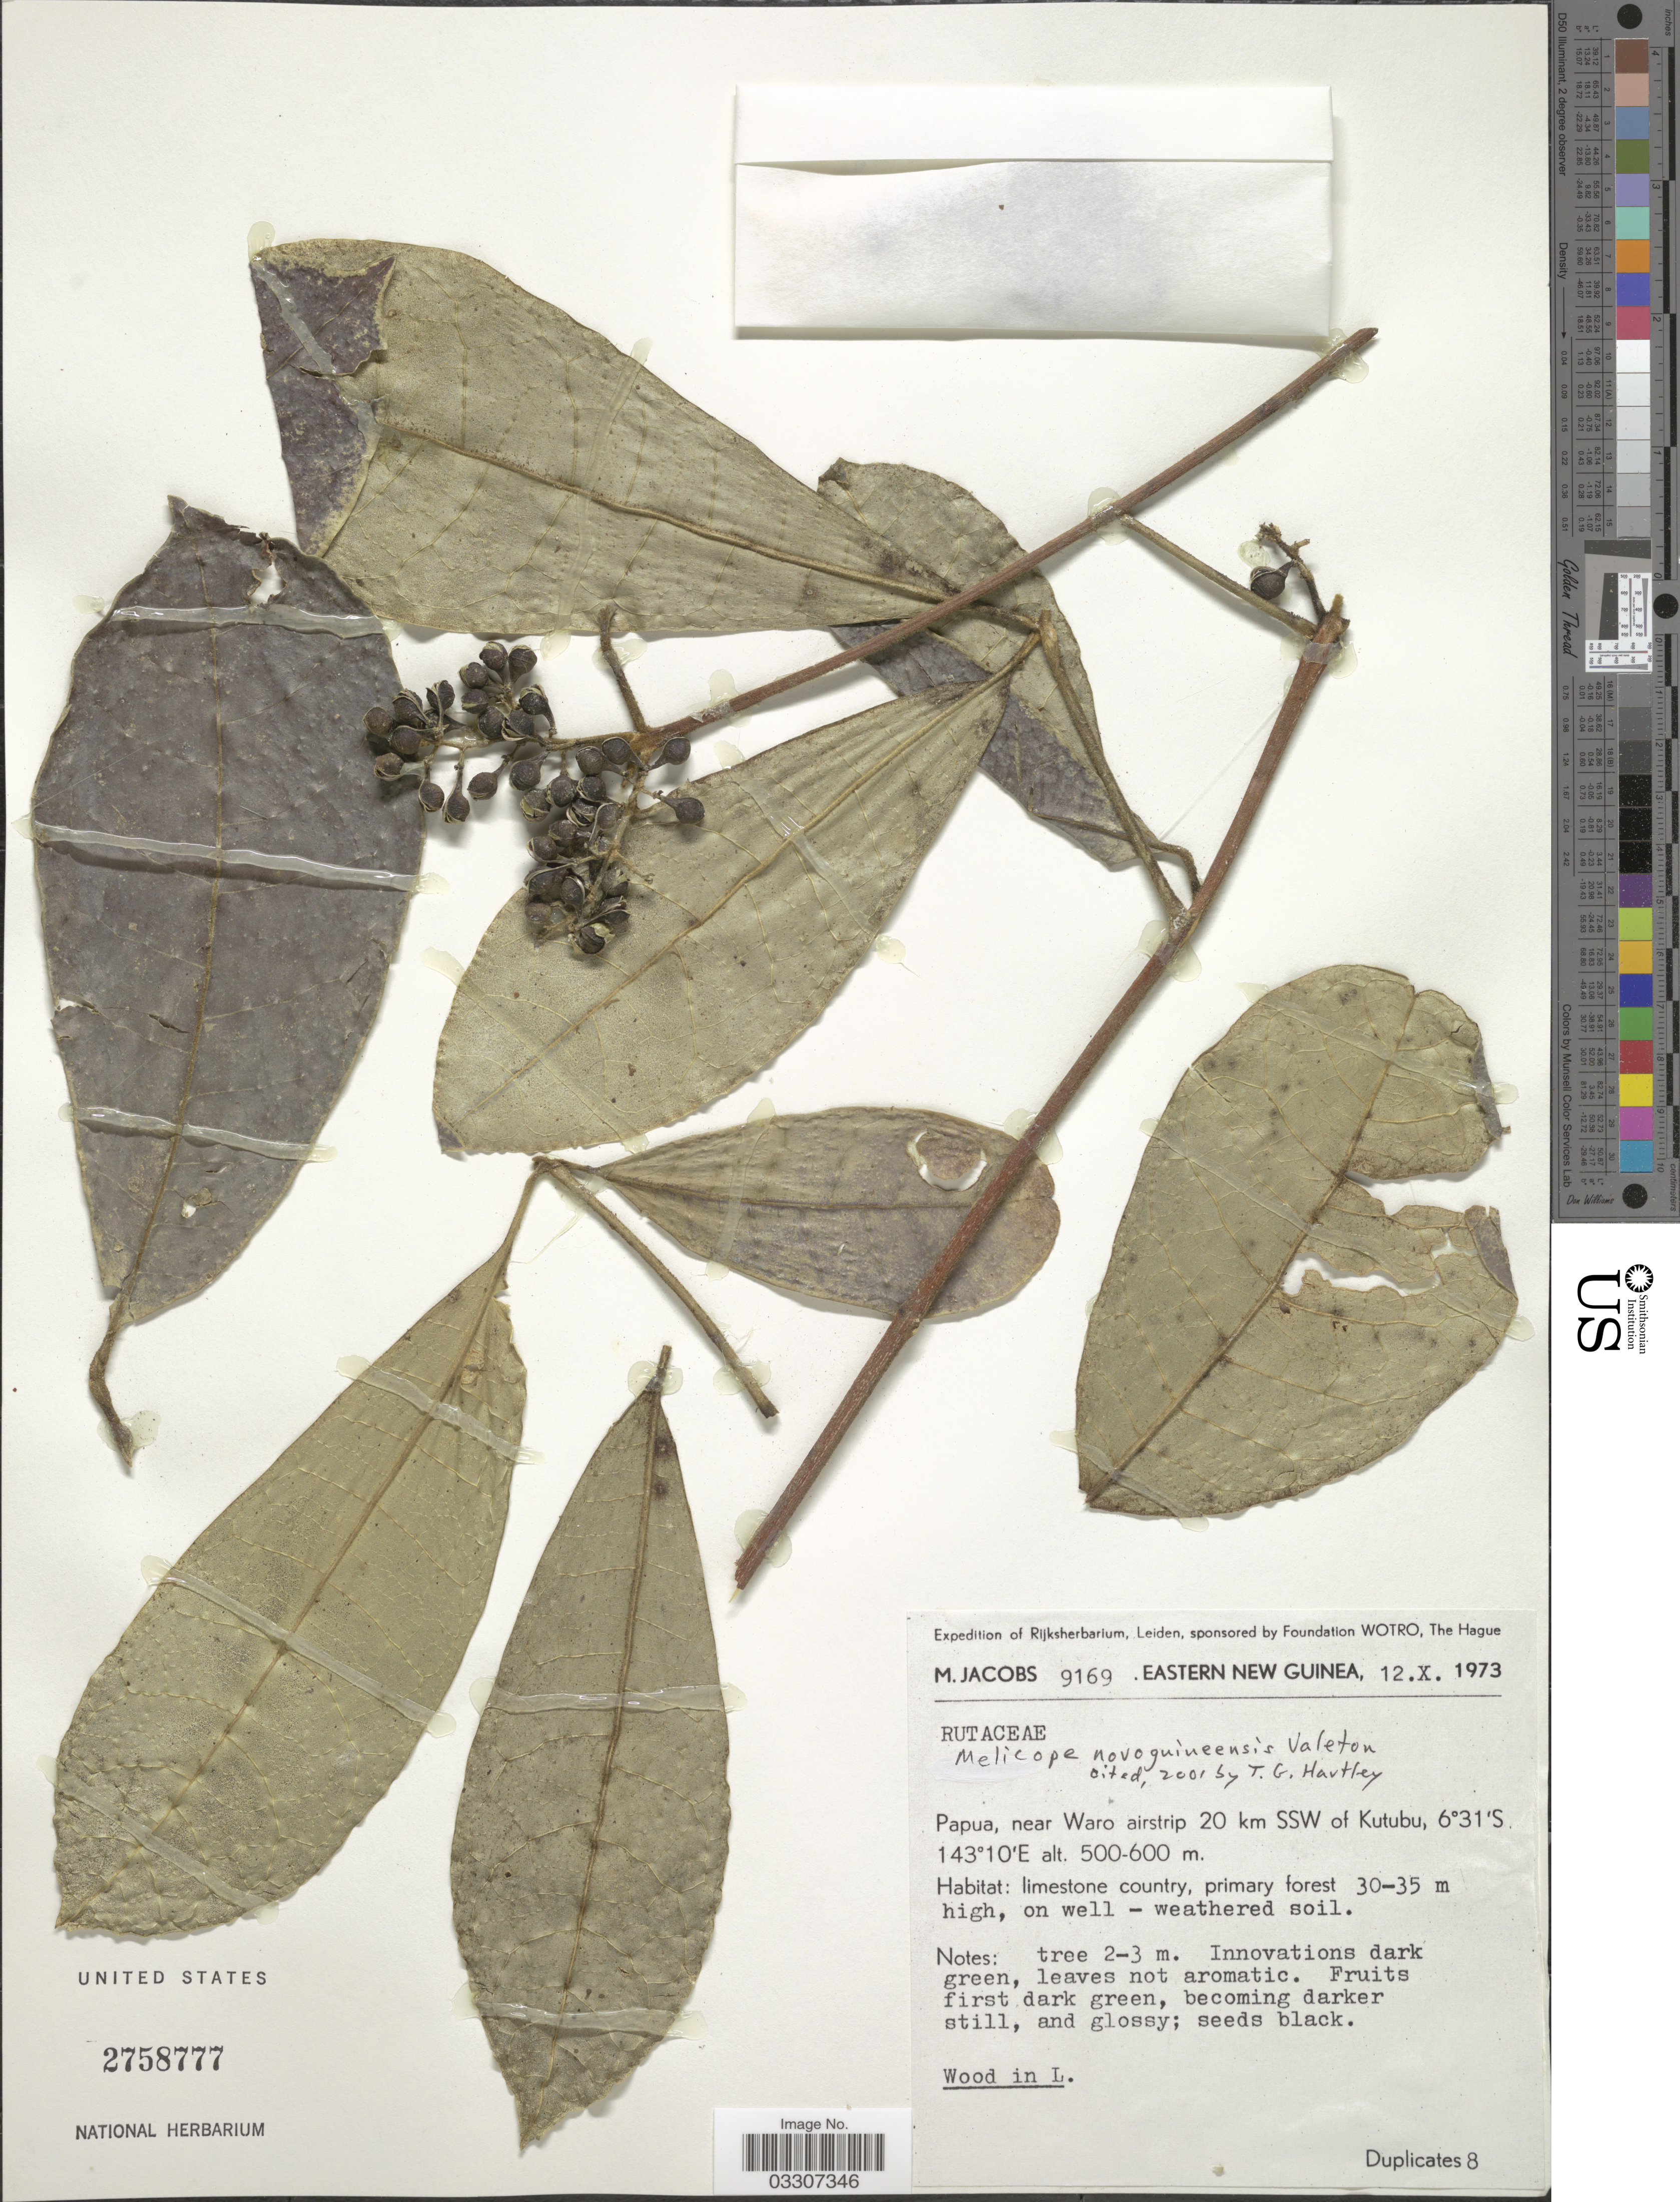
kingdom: Plantae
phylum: Tracheophyta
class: Magnoliopsida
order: Sapindales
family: Rutaceae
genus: Melicope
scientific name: Melicope novoguineensis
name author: Valeton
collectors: M. Jacobs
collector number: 9169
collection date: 1973-10-12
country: Papua New Guinea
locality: Eastern New Guinea. Papua, near Waro airstrip 20 km SSW of Kutubu.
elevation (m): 500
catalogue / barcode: US 2758777